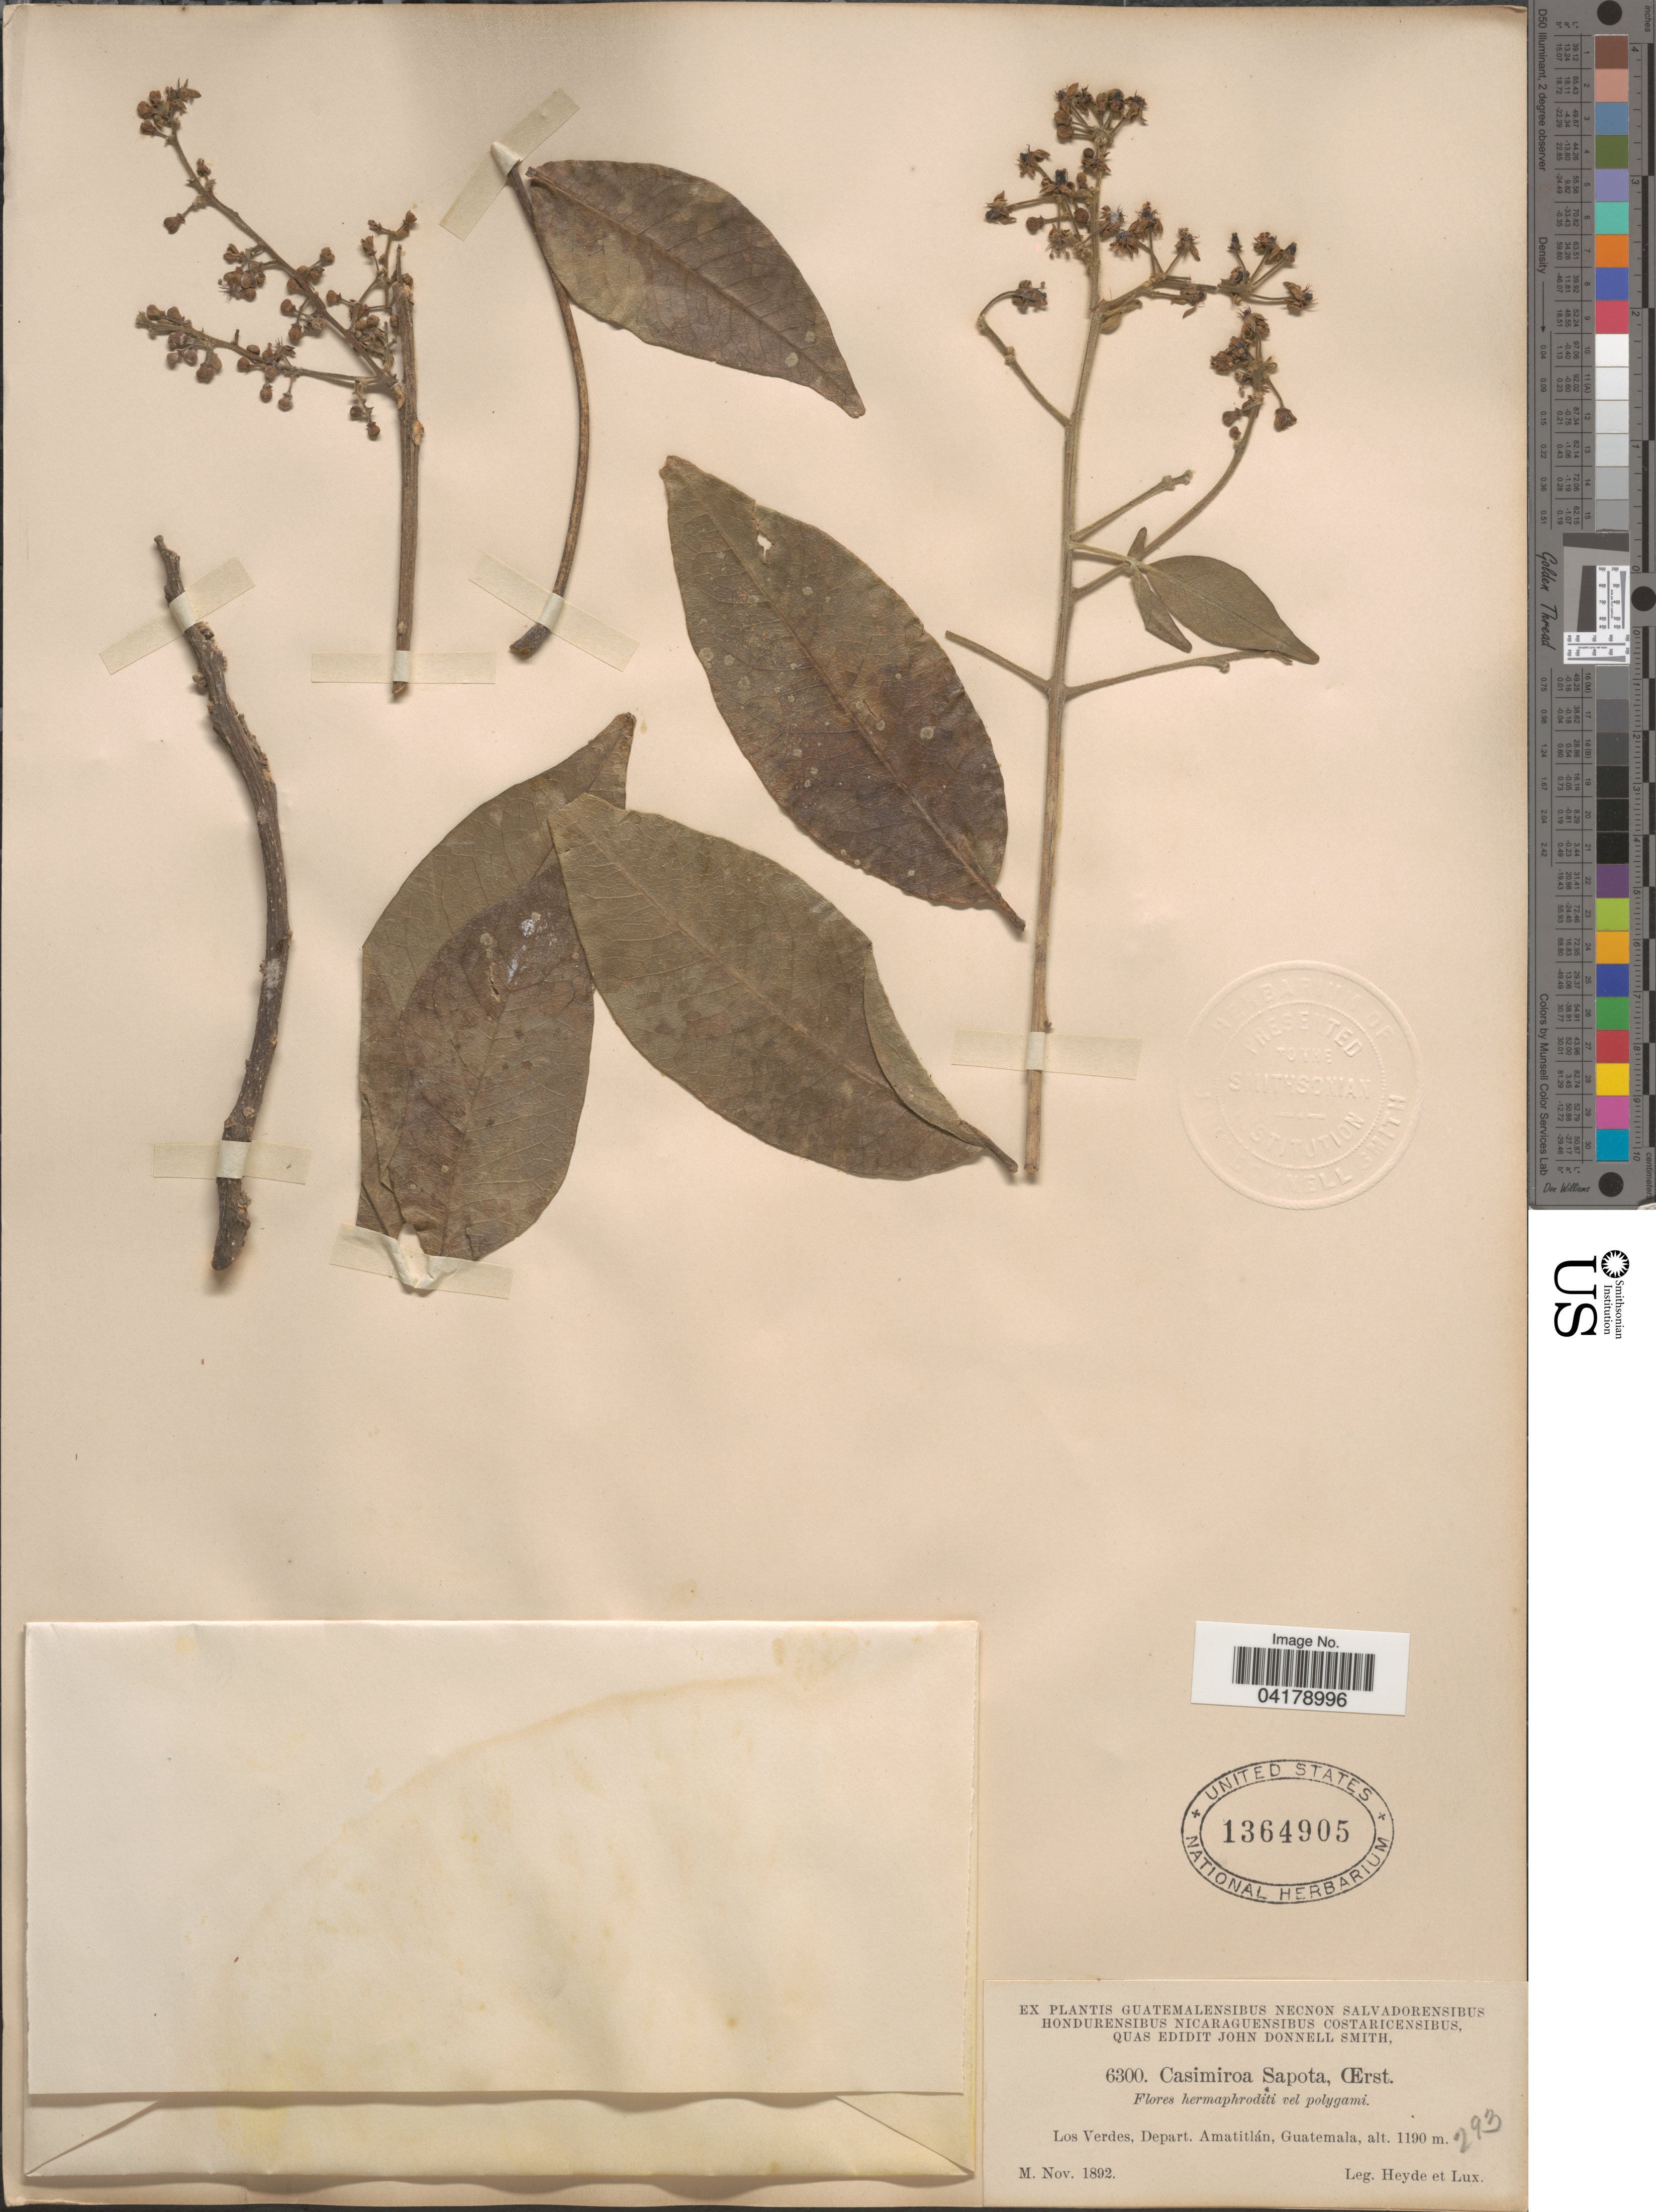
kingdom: Plantae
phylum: Tracheophyta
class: Magnoliopsida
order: Sapindales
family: Rutaceae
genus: Casimiroa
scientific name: Casimiroa sapota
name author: Oerst.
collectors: Heyde & Lux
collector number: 6300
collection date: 1892-11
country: Guatemala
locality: Los Verdes, Depart. Amatitlán.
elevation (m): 1190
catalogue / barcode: US 1364905